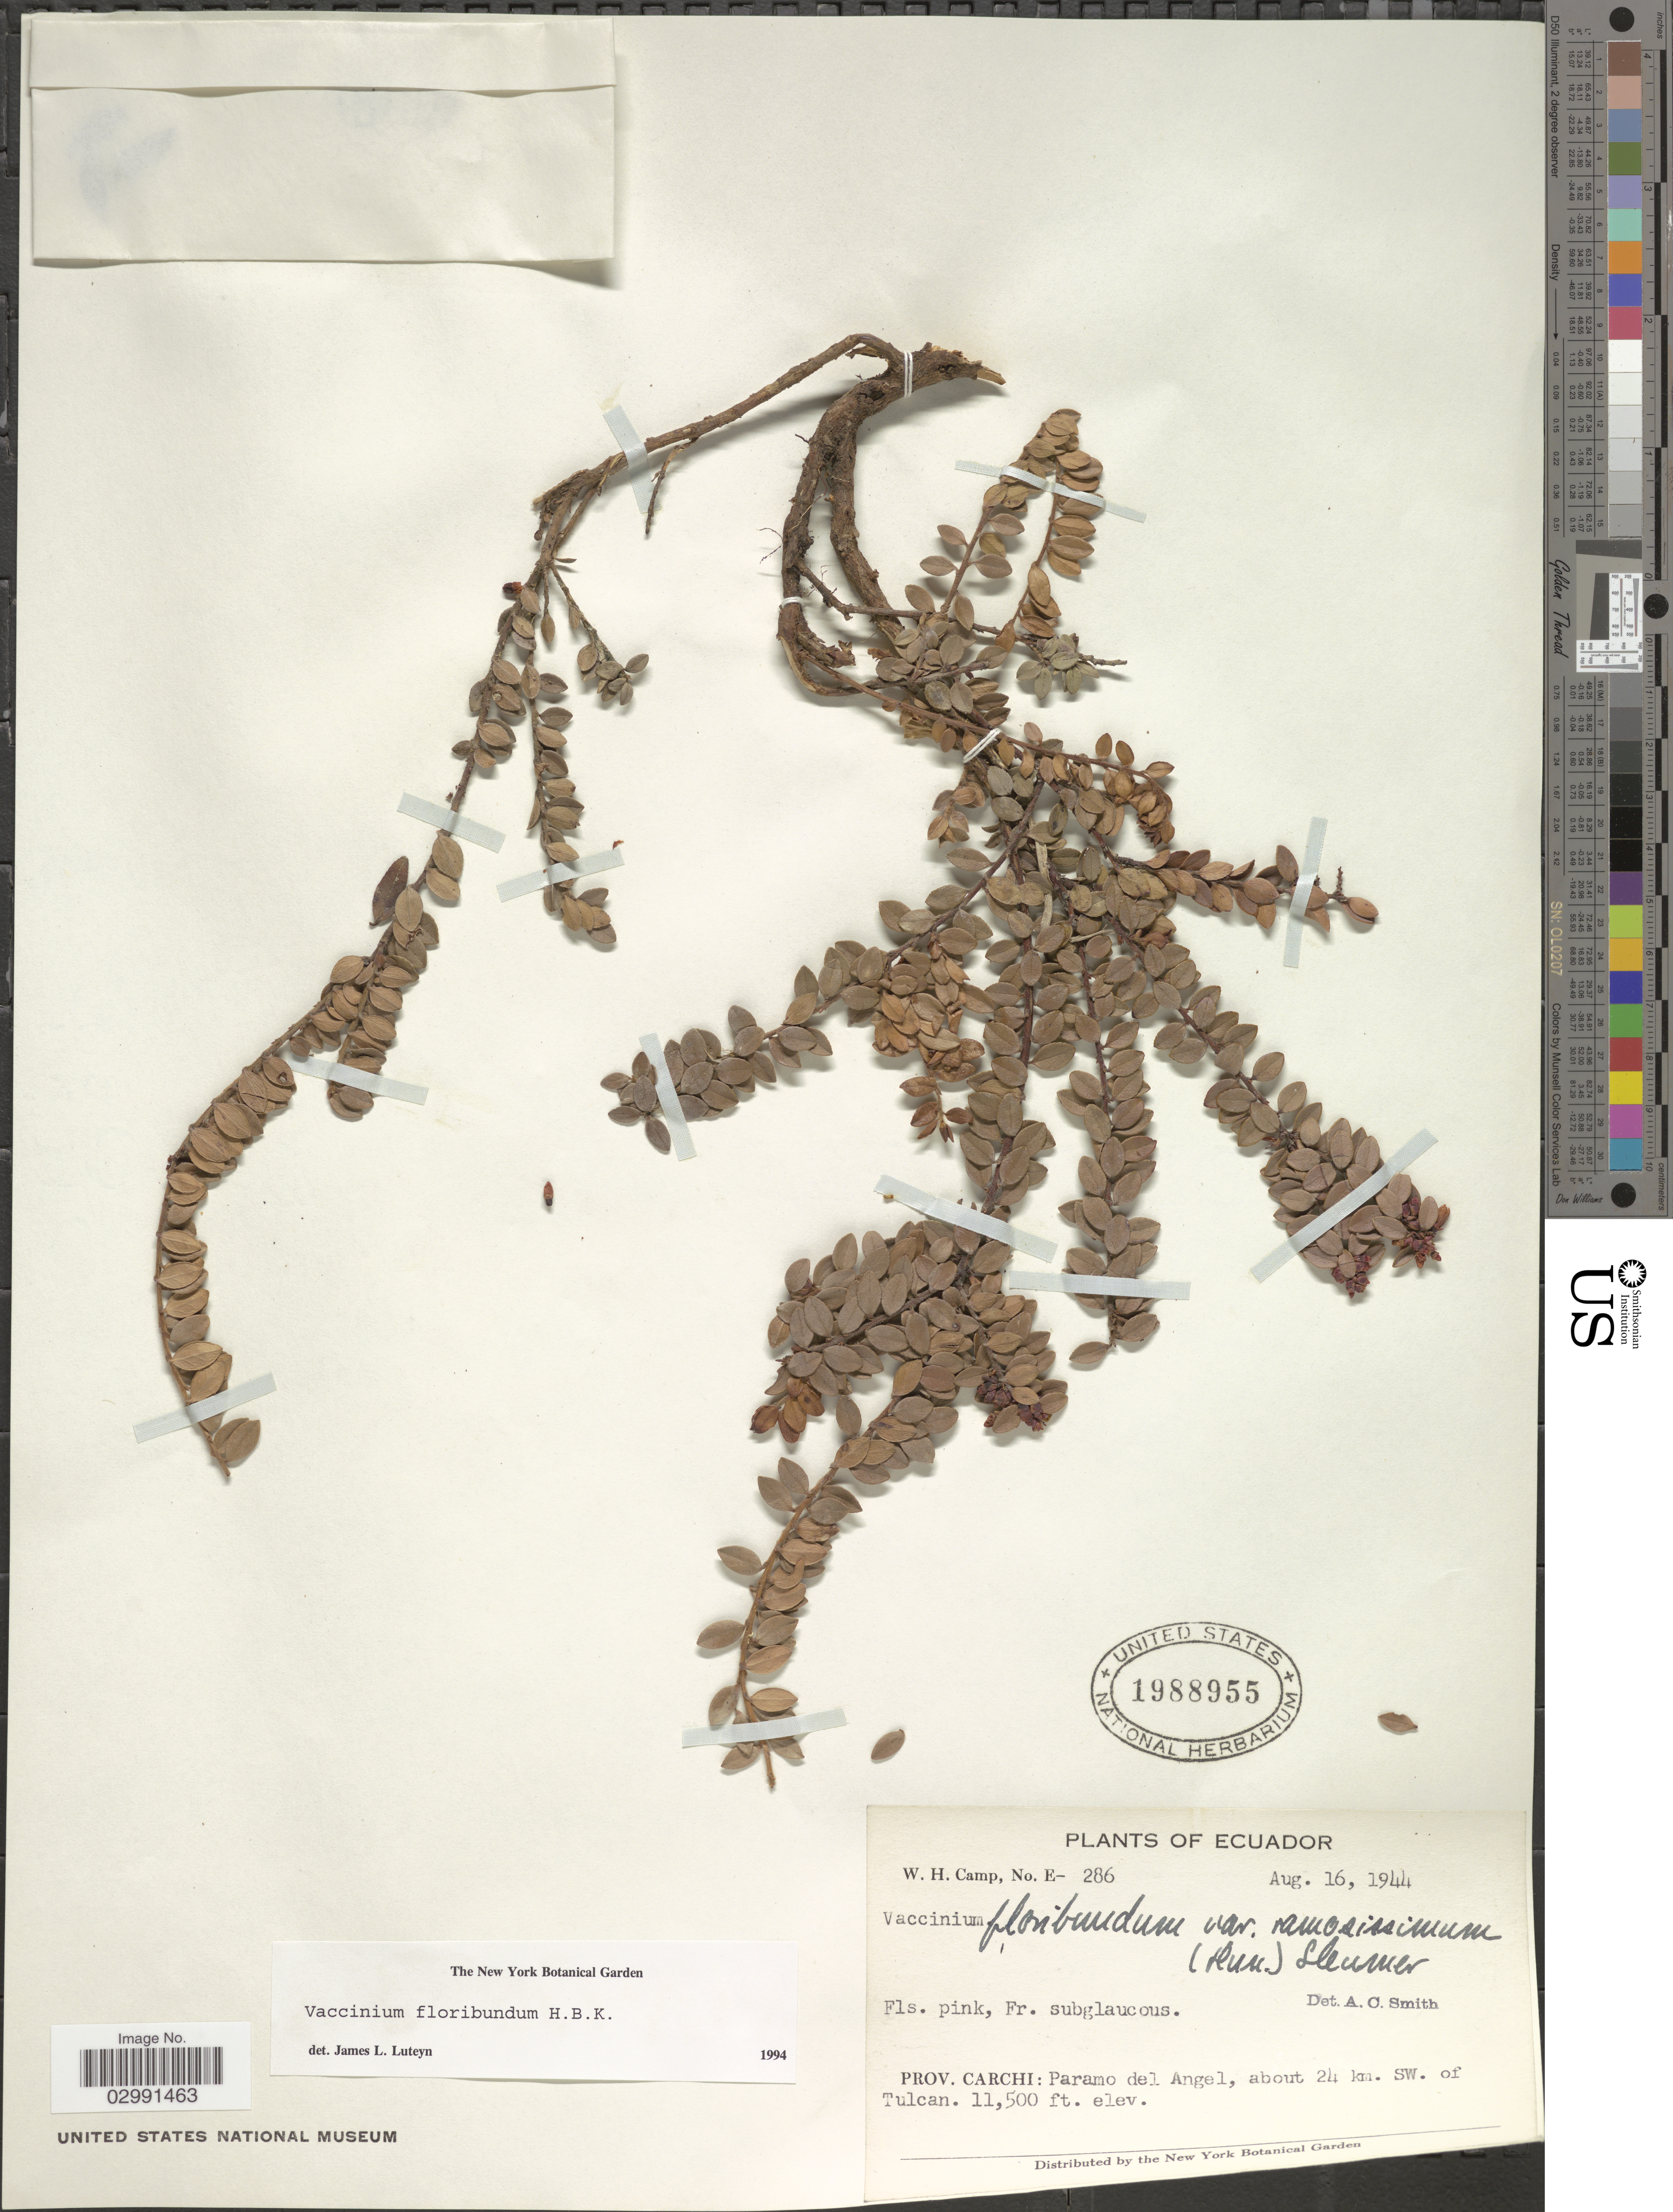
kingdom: Plantae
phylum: Tracheophyta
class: Magnoliopsida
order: Ericales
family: Ericaceae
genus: Vaccinium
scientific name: Vaccinium floribundum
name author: Kunth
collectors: W. H. Camp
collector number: E-286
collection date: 1944-08-16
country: Ecuador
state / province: Carchi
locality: Paramo del Angel, about 24 km. SW. of Tulcan.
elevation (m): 3505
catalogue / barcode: US 1988955